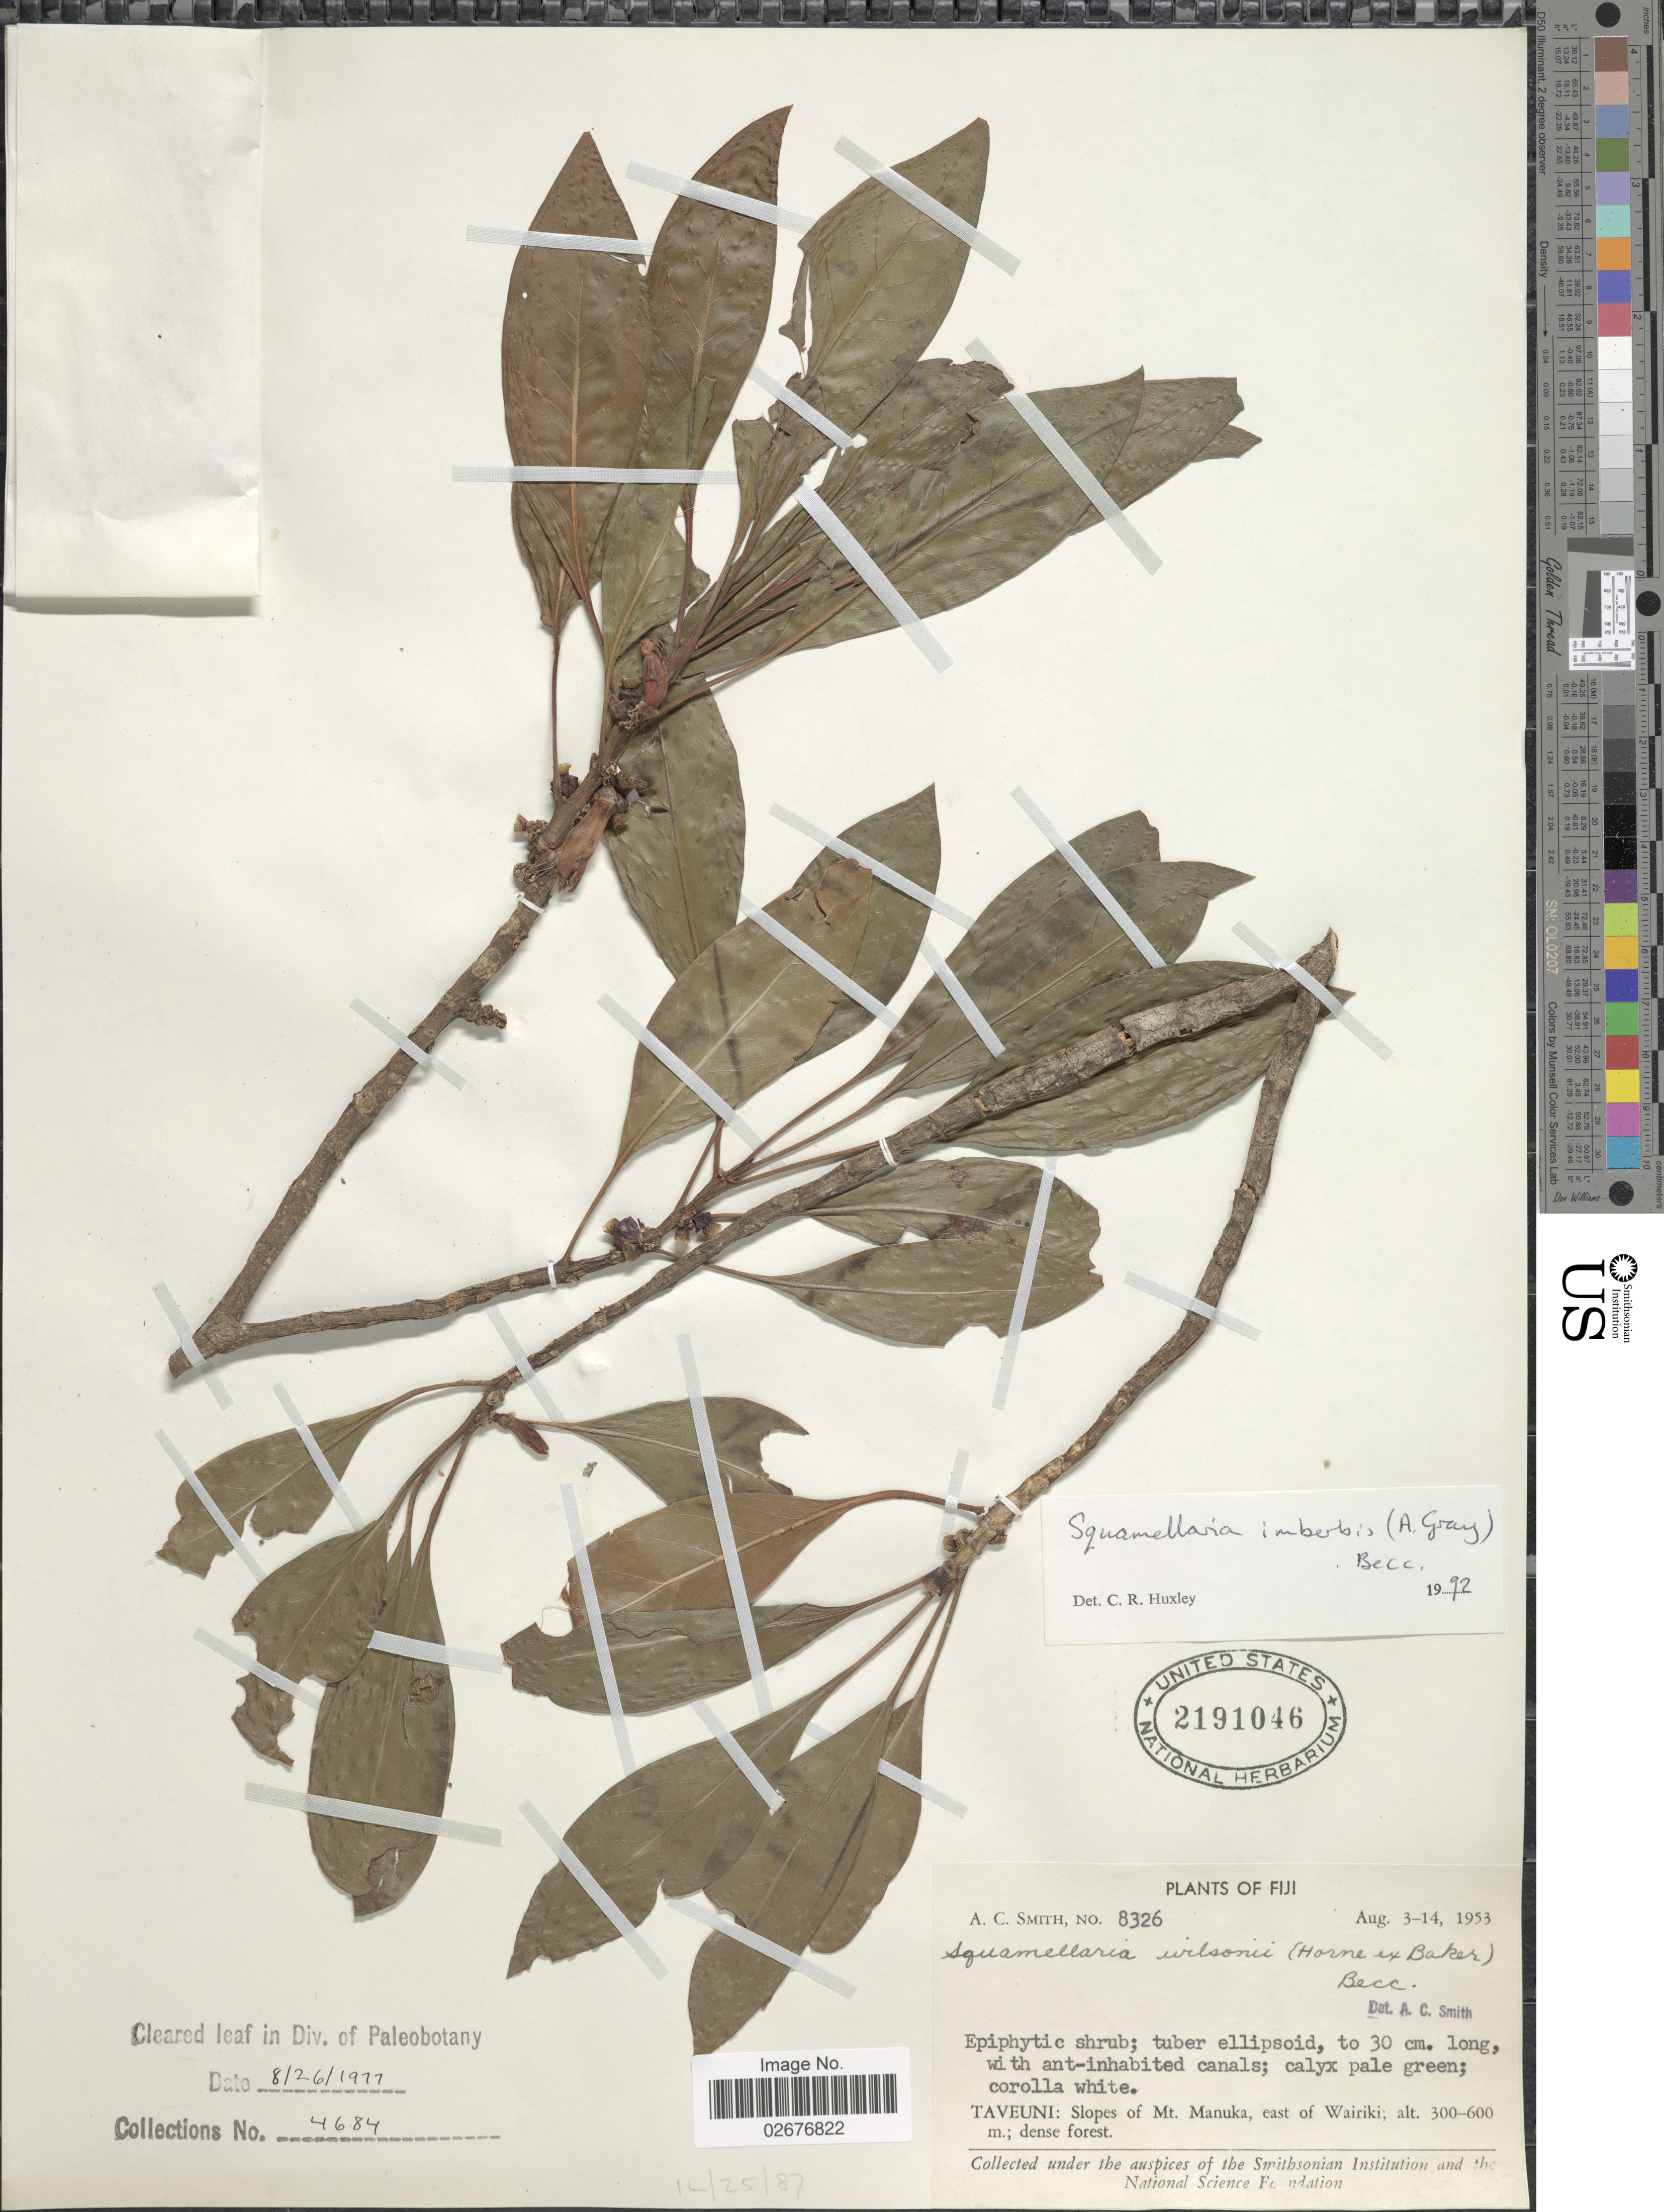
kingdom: Plantae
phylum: Tracheophyta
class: Magnoliopsida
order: Gentianales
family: Rubiaceae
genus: Squamellaria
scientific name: Squamellaria imberbis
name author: (A. Gray) Becc.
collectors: A. C. Smith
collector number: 8326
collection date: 1953-08-03/1953-08-14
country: Fiji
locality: Waveuni: slopes of Mt. Manuka, east of Wairiki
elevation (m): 300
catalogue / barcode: US 2191046